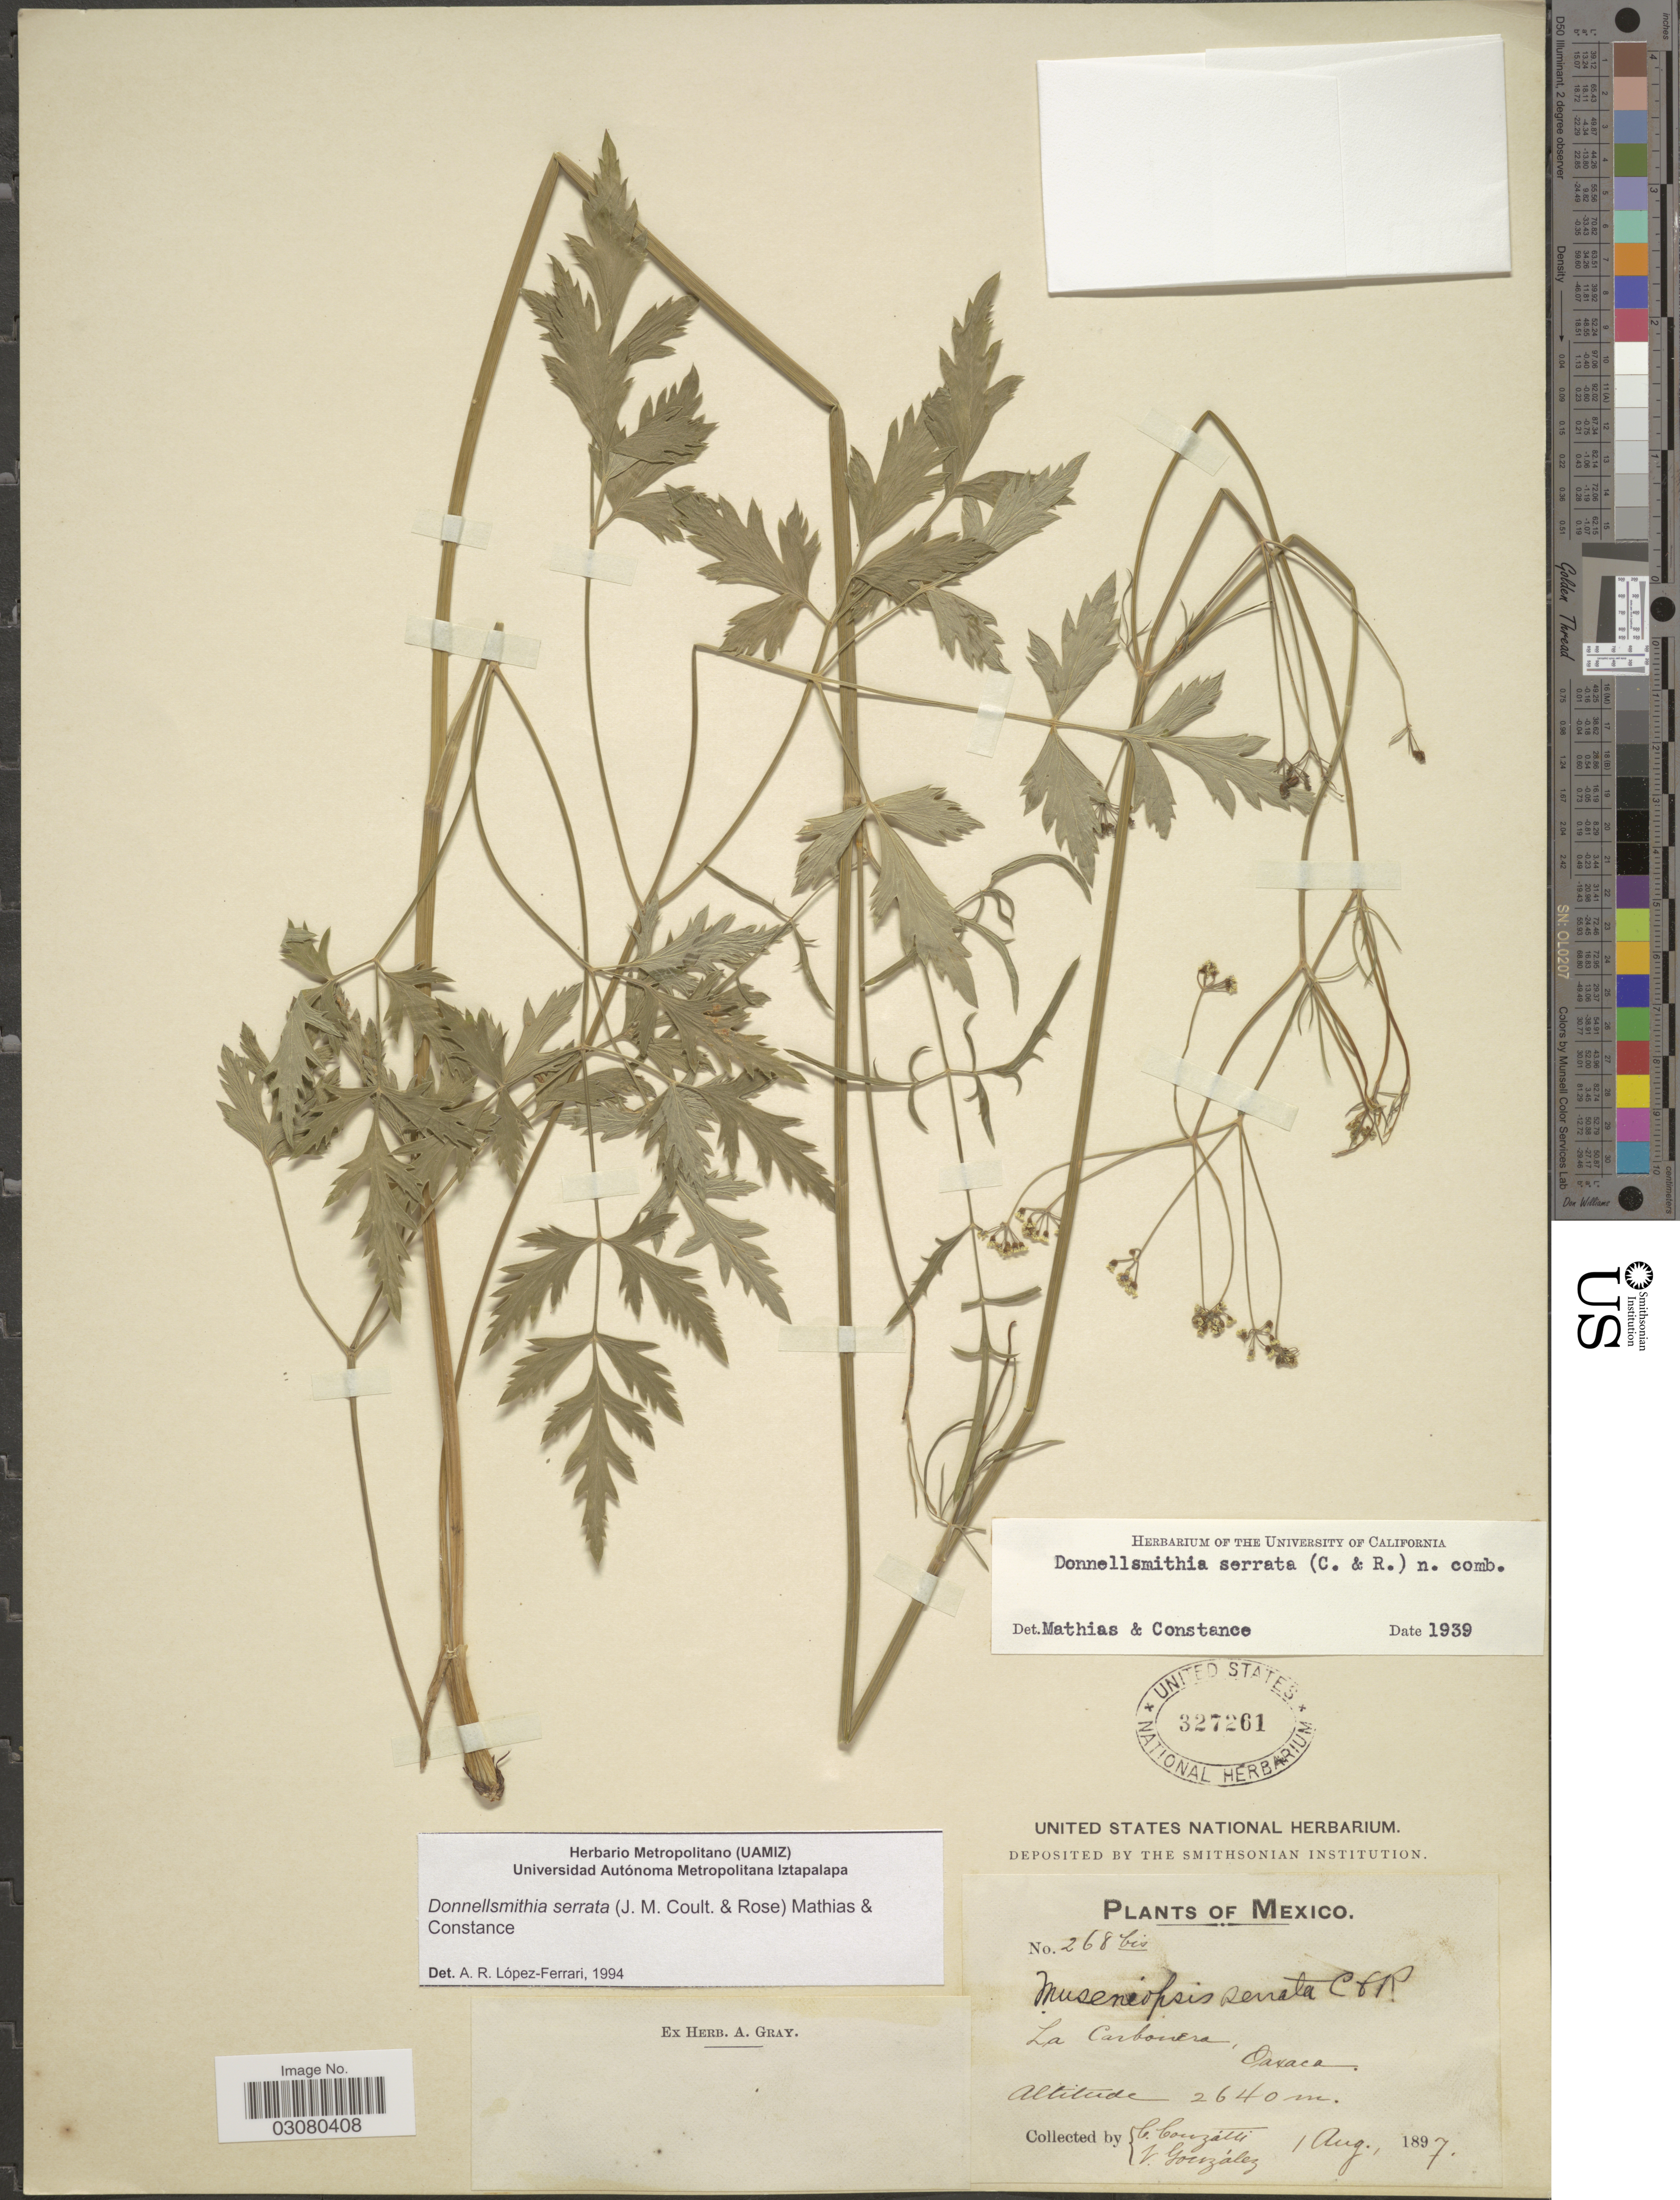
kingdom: Plantae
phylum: Tracheophyta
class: Magnoliopsida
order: Apiales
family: Apiaceae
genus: Donnellsmithia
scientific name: Donnellsmithia serrata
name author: (J.M. Coult. & Rose) Mathias & Constance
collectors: C. Conzatti & J. Gonzalez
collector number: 268bis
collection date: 1897-08-01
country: Mexico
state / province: Oaxaca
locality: La Carbonera.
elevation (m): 2640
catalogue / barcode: US 327261